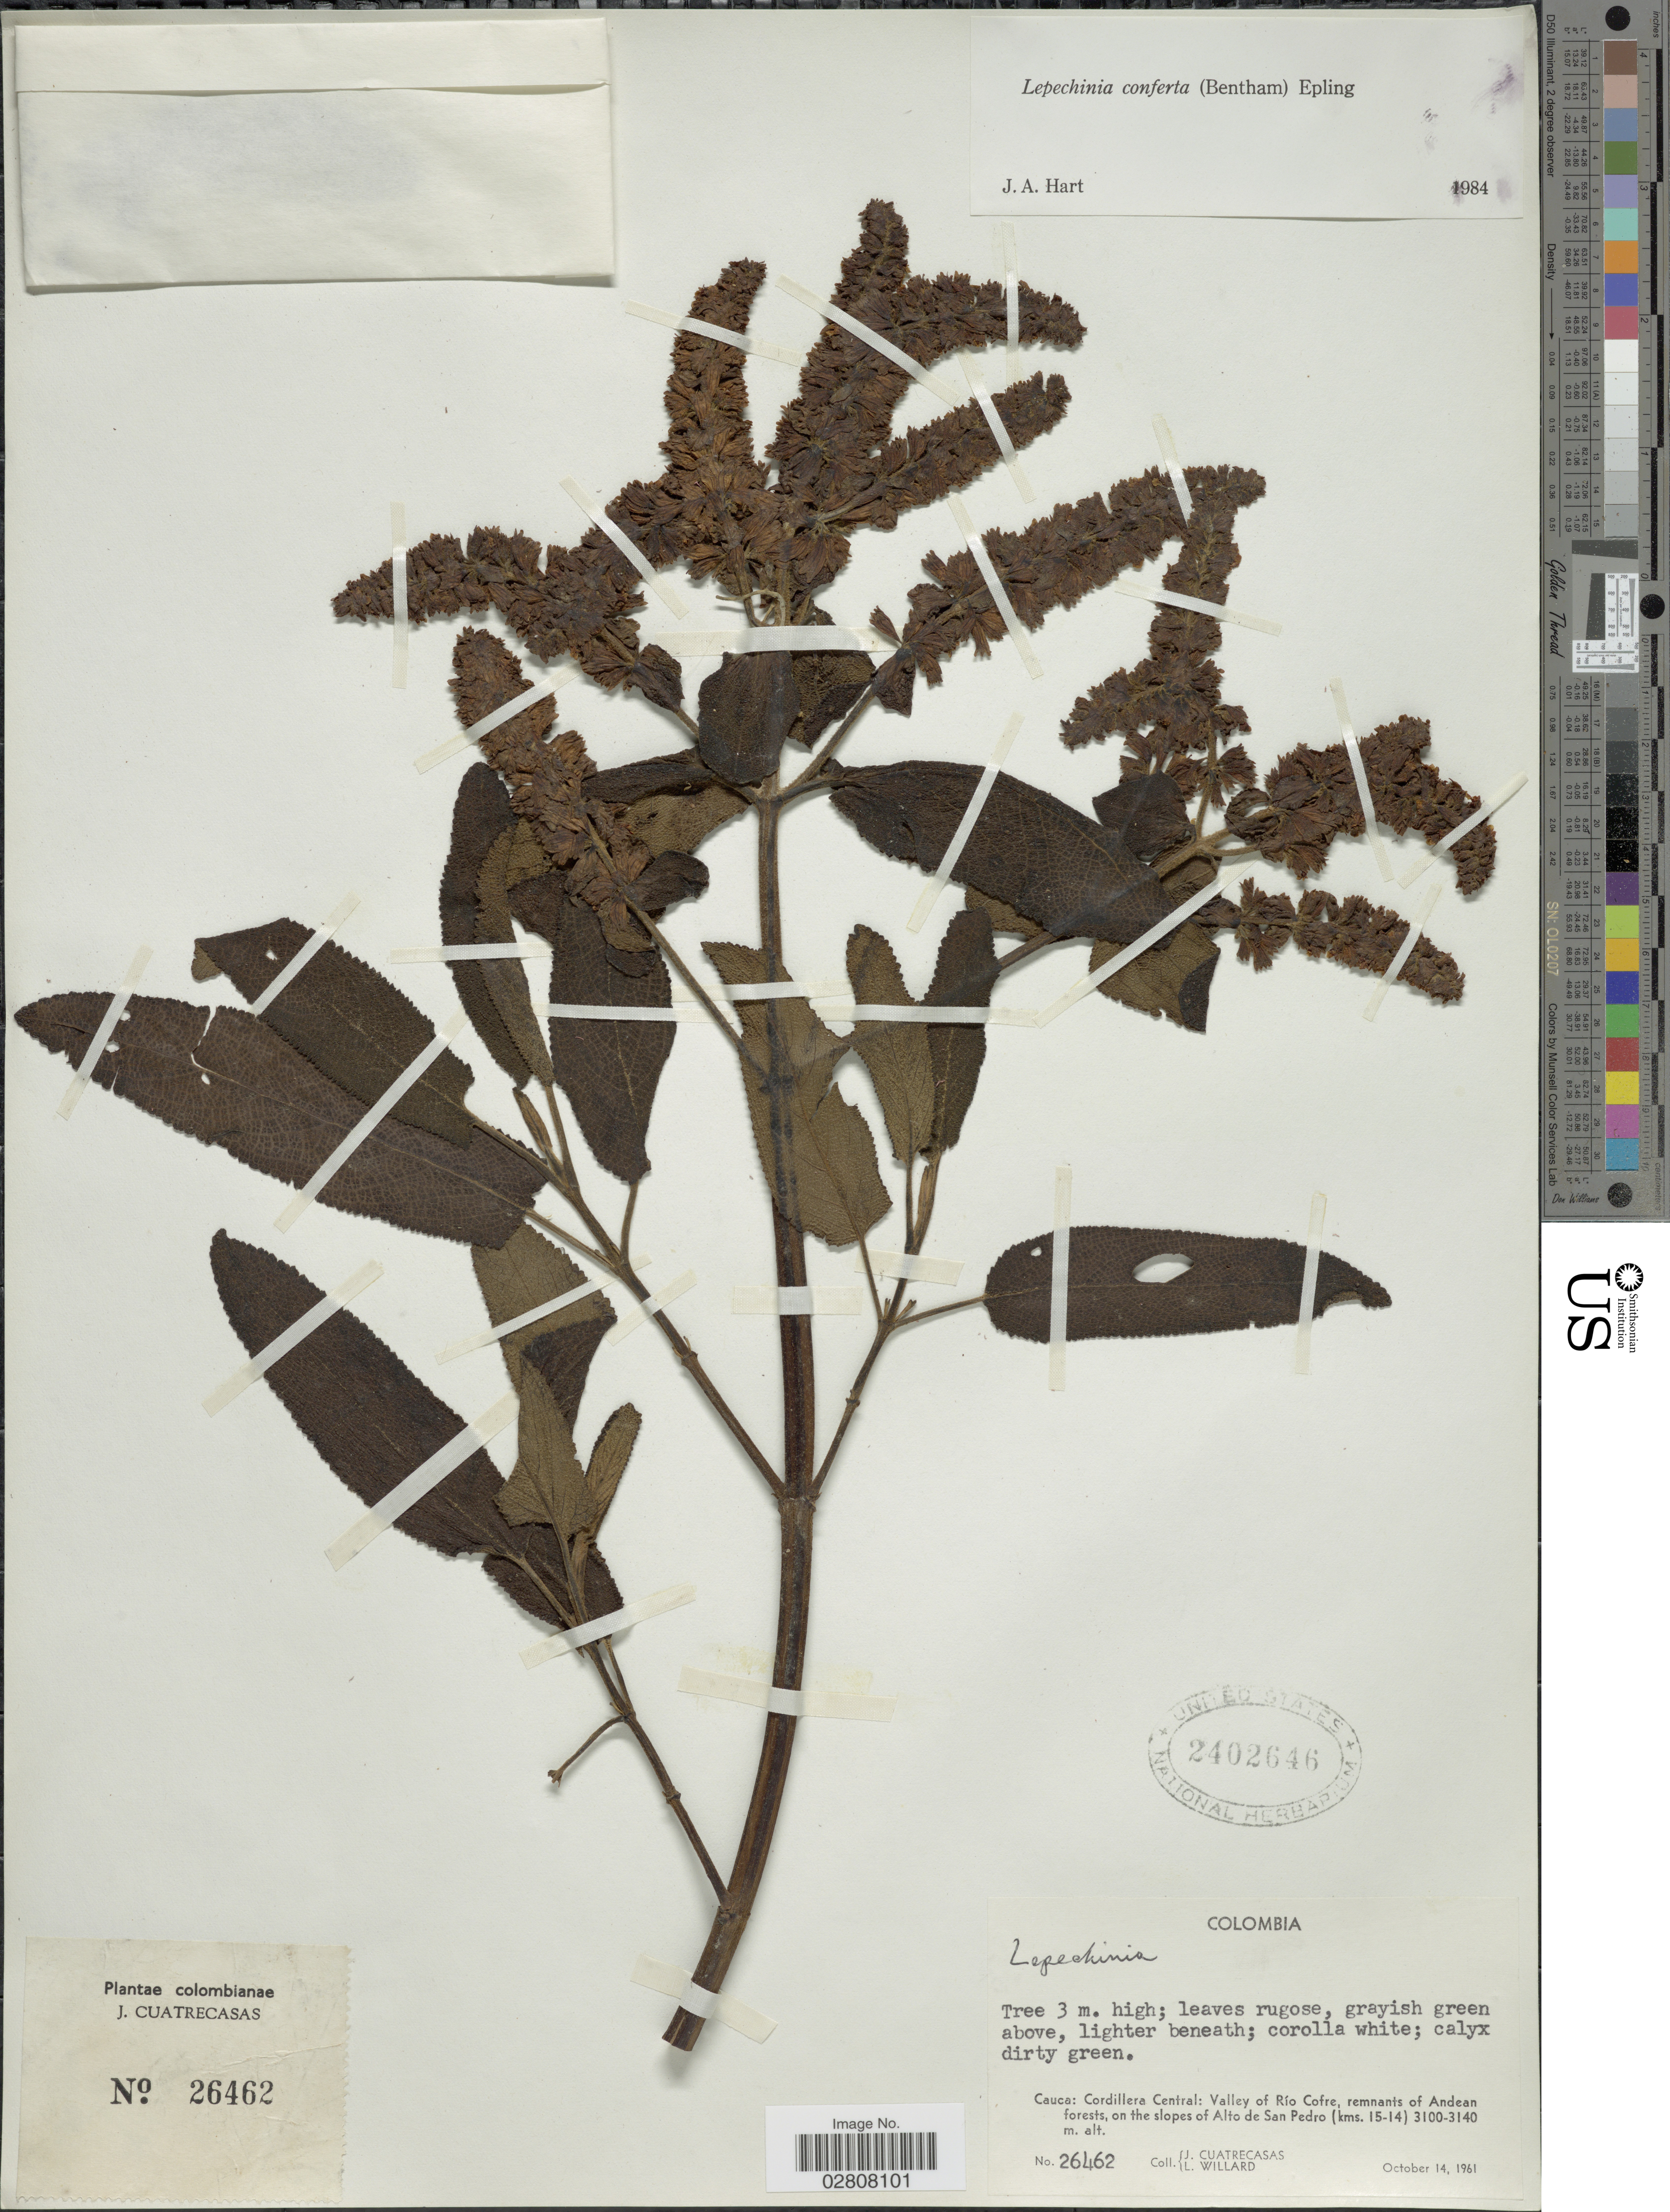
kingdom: Plantae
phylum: Tracheophyta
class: Magnoliopsida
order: Lamiales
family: Lamiaceae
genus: Lepechinia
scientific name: Lepechinia conferta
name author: (Benth.) Epling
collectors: J. Cuatrecasas & L. Willard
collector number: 26462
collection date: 1961-10-14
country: Colombia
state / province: Cauca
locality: Cauca: Cordillera Central: Valley of Río Cofre, remnants of Andean forests, on the slopes of Alto de San Pedro (kms. 15-14).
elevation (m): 3100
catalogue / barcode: US 2402646